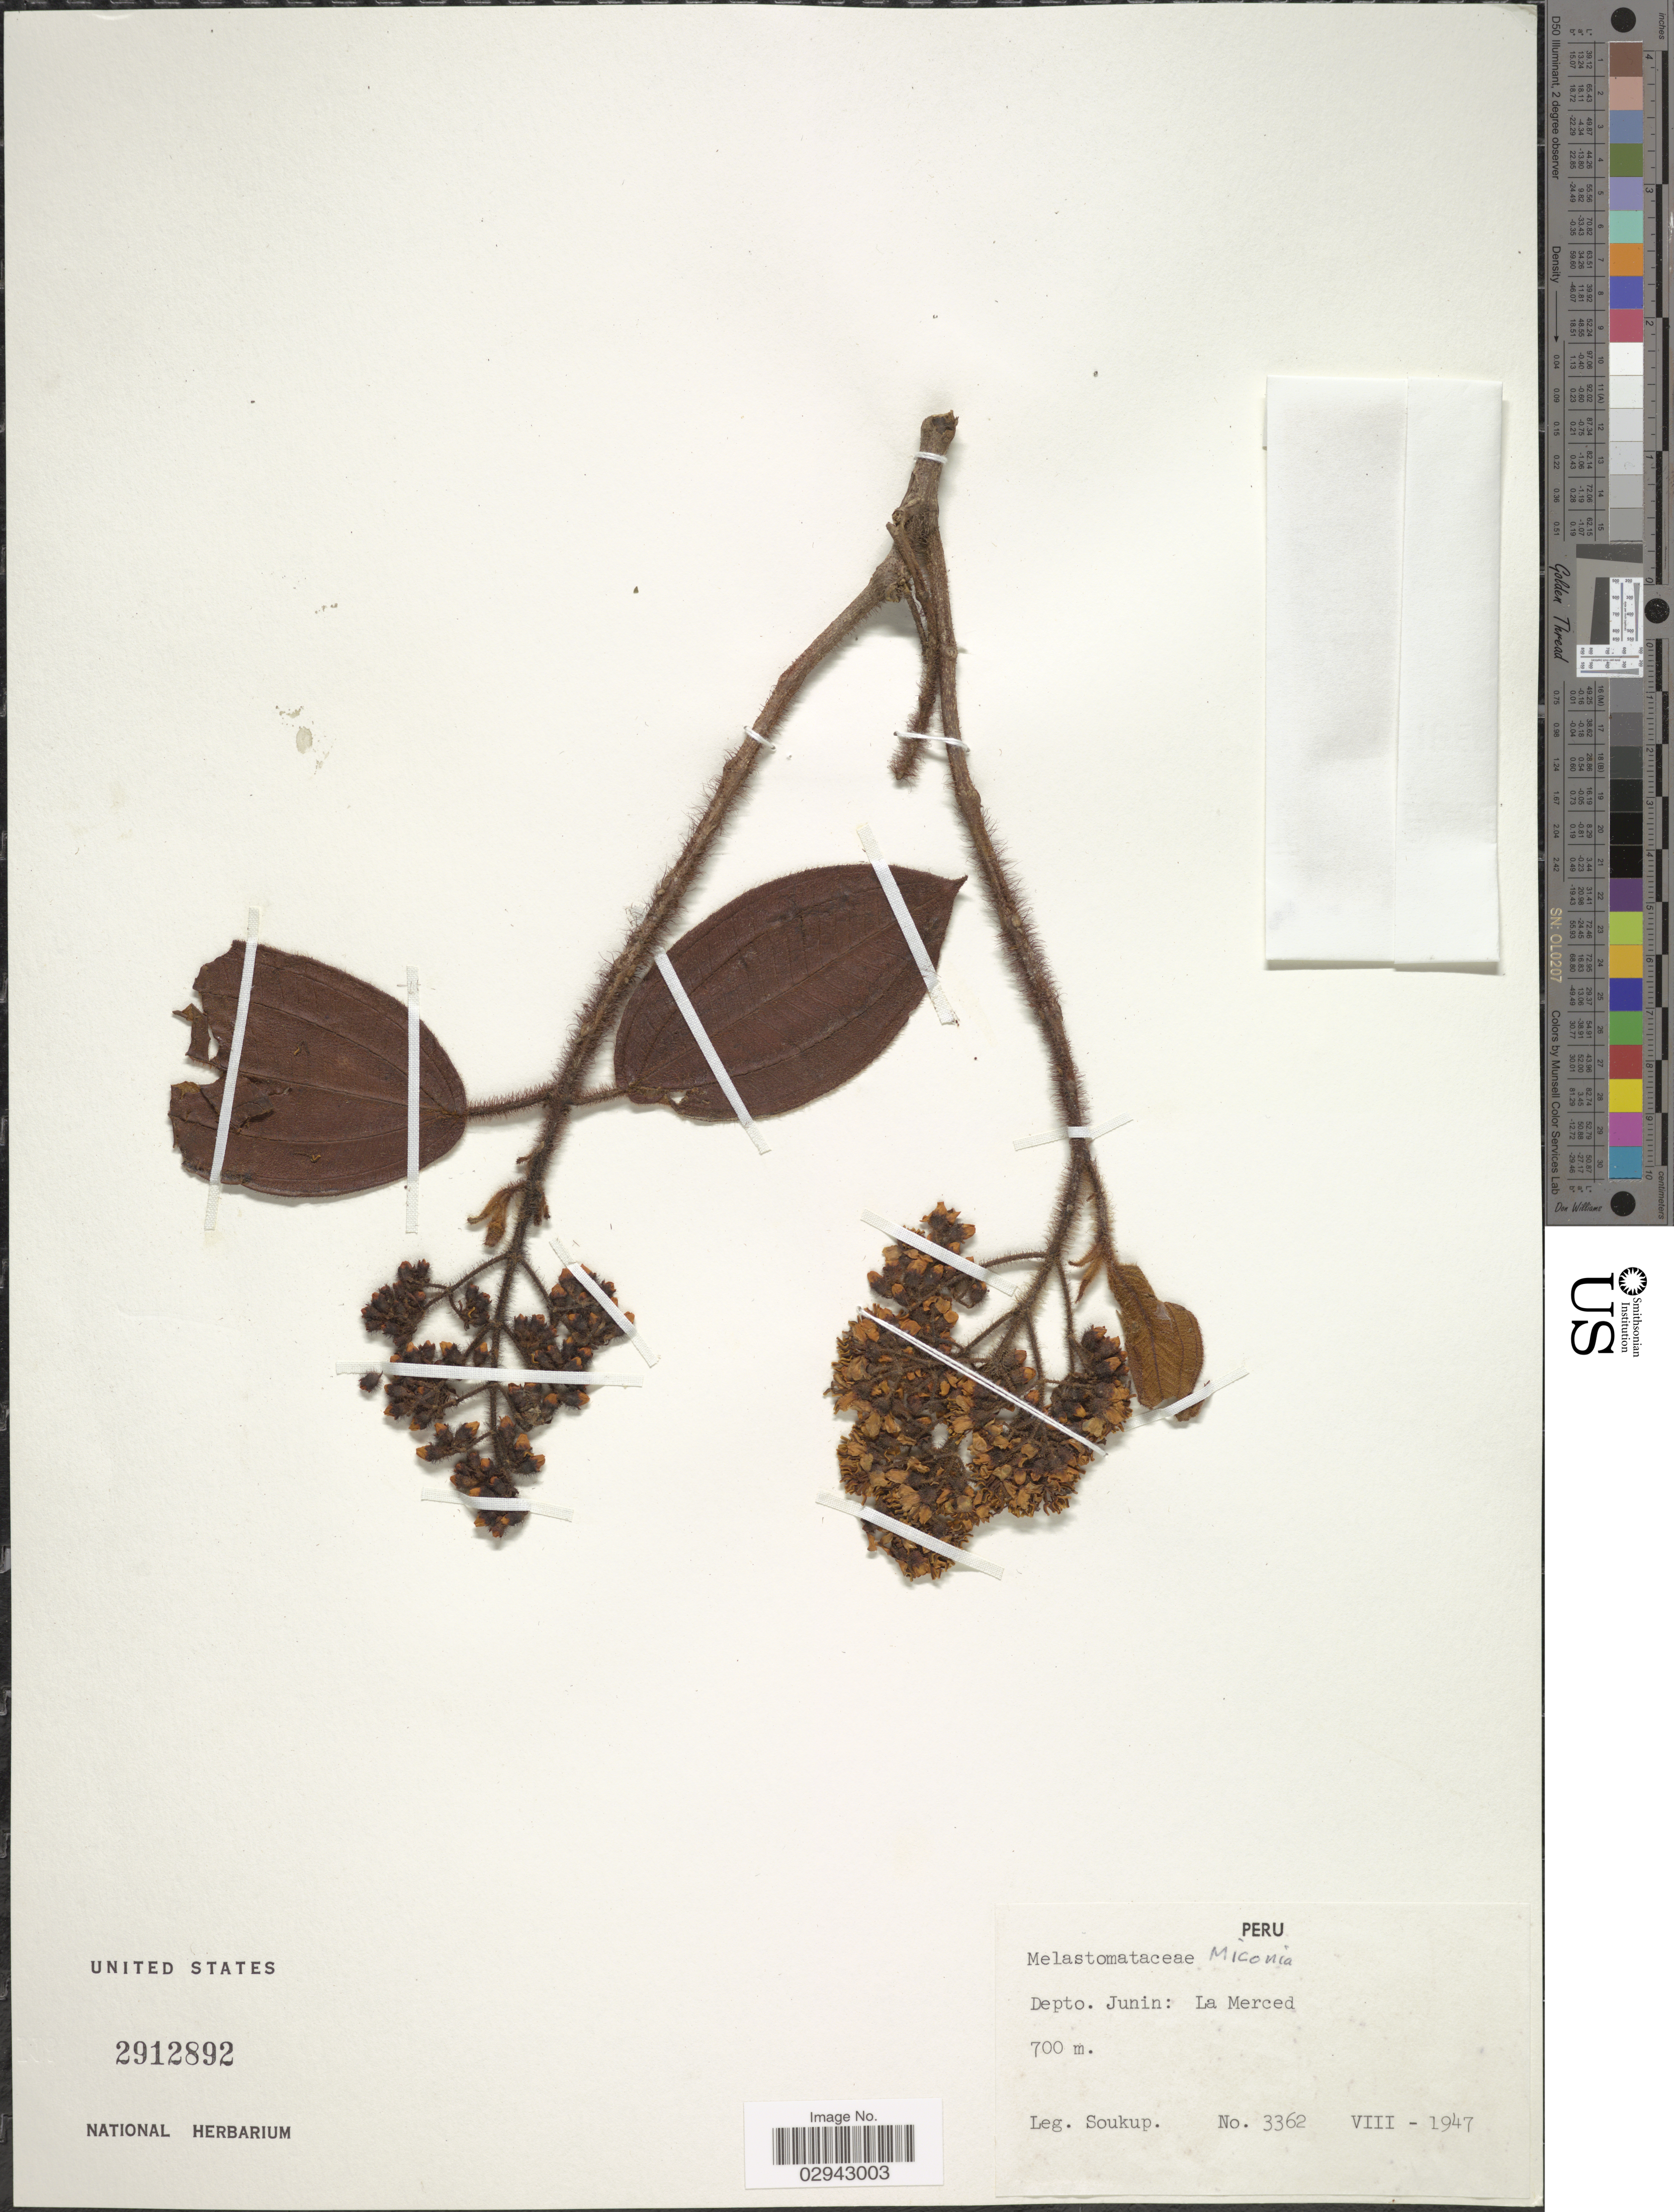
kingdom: Plantae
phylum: Tracheophyta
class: Magnoliopsida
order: Myrtales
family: Melastomataceae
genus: Miconia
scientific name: Miconia sanguinea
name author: (D. Don) Triana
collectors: J. Soukup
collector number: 3362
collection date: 1947-08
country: Peru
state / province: Junín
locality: Depto. Junín: La Merced.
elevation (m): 700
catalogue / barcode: US 2912892